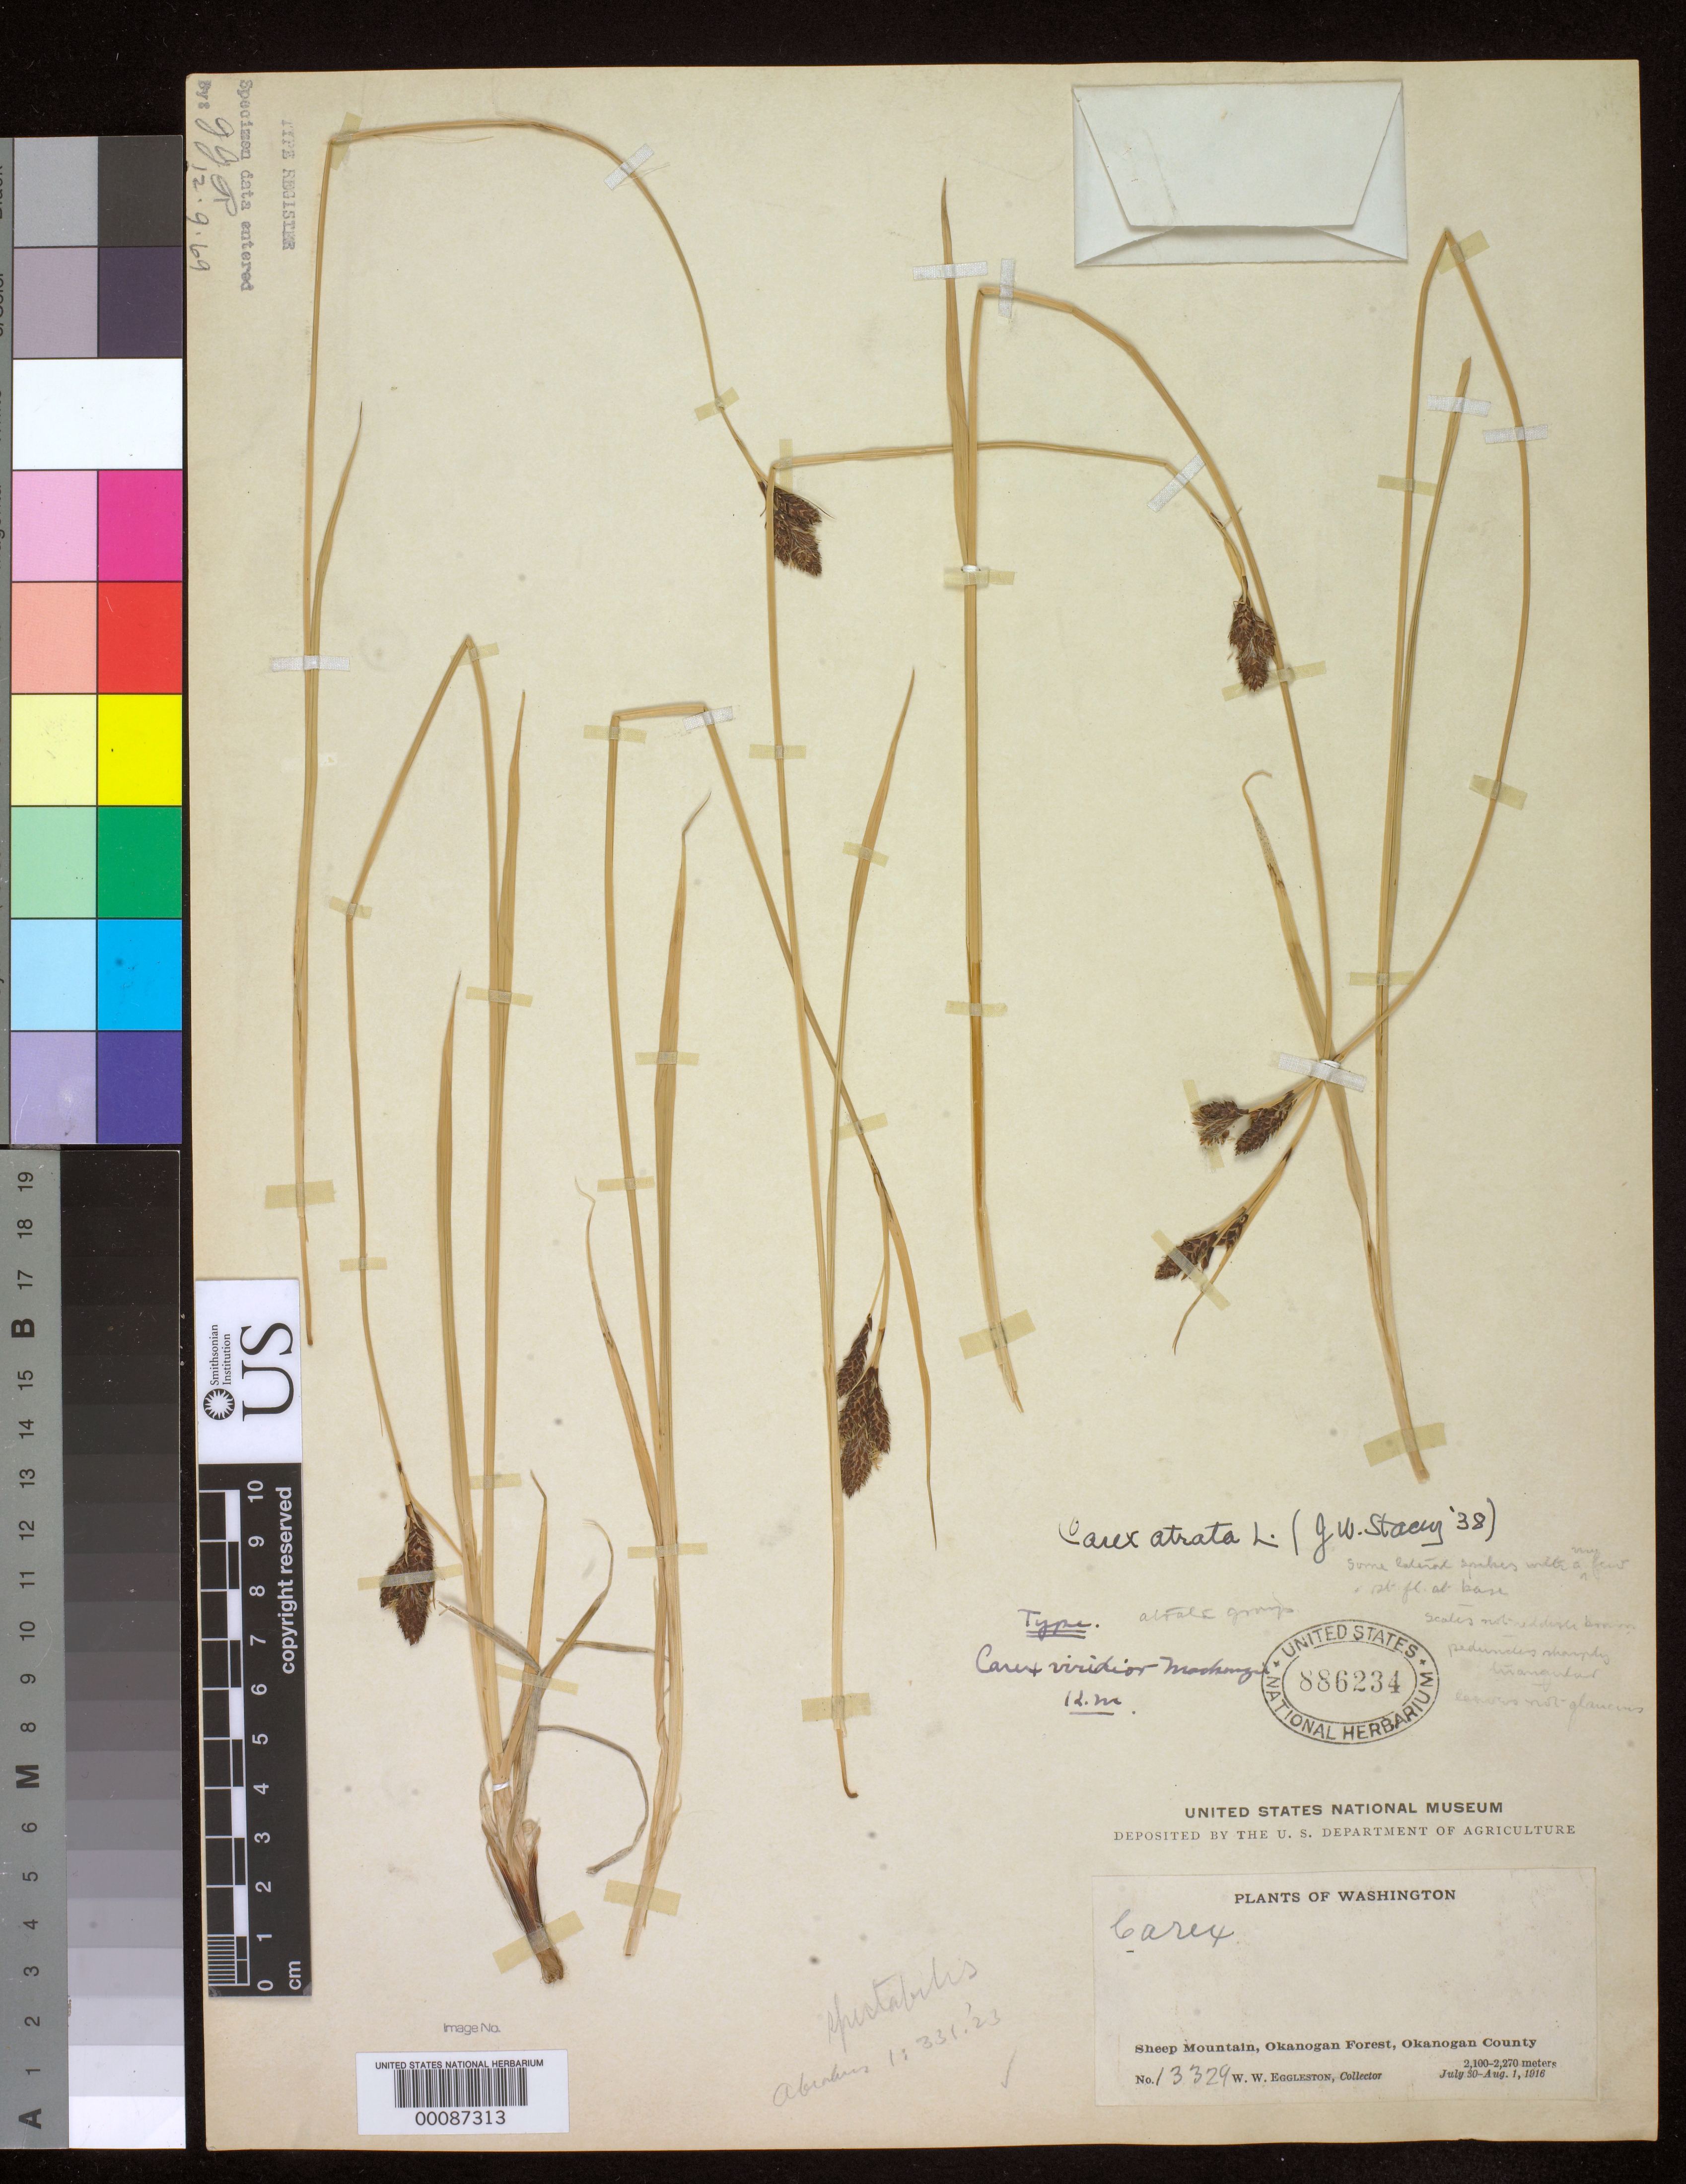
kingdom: Plantae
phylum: Tracheophyta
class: Liliopsida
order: Poales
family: Cyperaceae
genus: Carex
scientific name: Carex viridior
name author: Mack. in Abrams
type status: Type Collection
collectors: W. W. Eggleston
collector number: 3329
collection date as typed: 30 Jul 1916 to 01 Aug 1916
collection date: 1916-07-30/1916-08-01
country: United States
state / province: Washington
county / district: Okanogan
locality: Sheep Mountains, Okanogan forest.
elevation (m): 2100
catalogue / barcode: US 886234